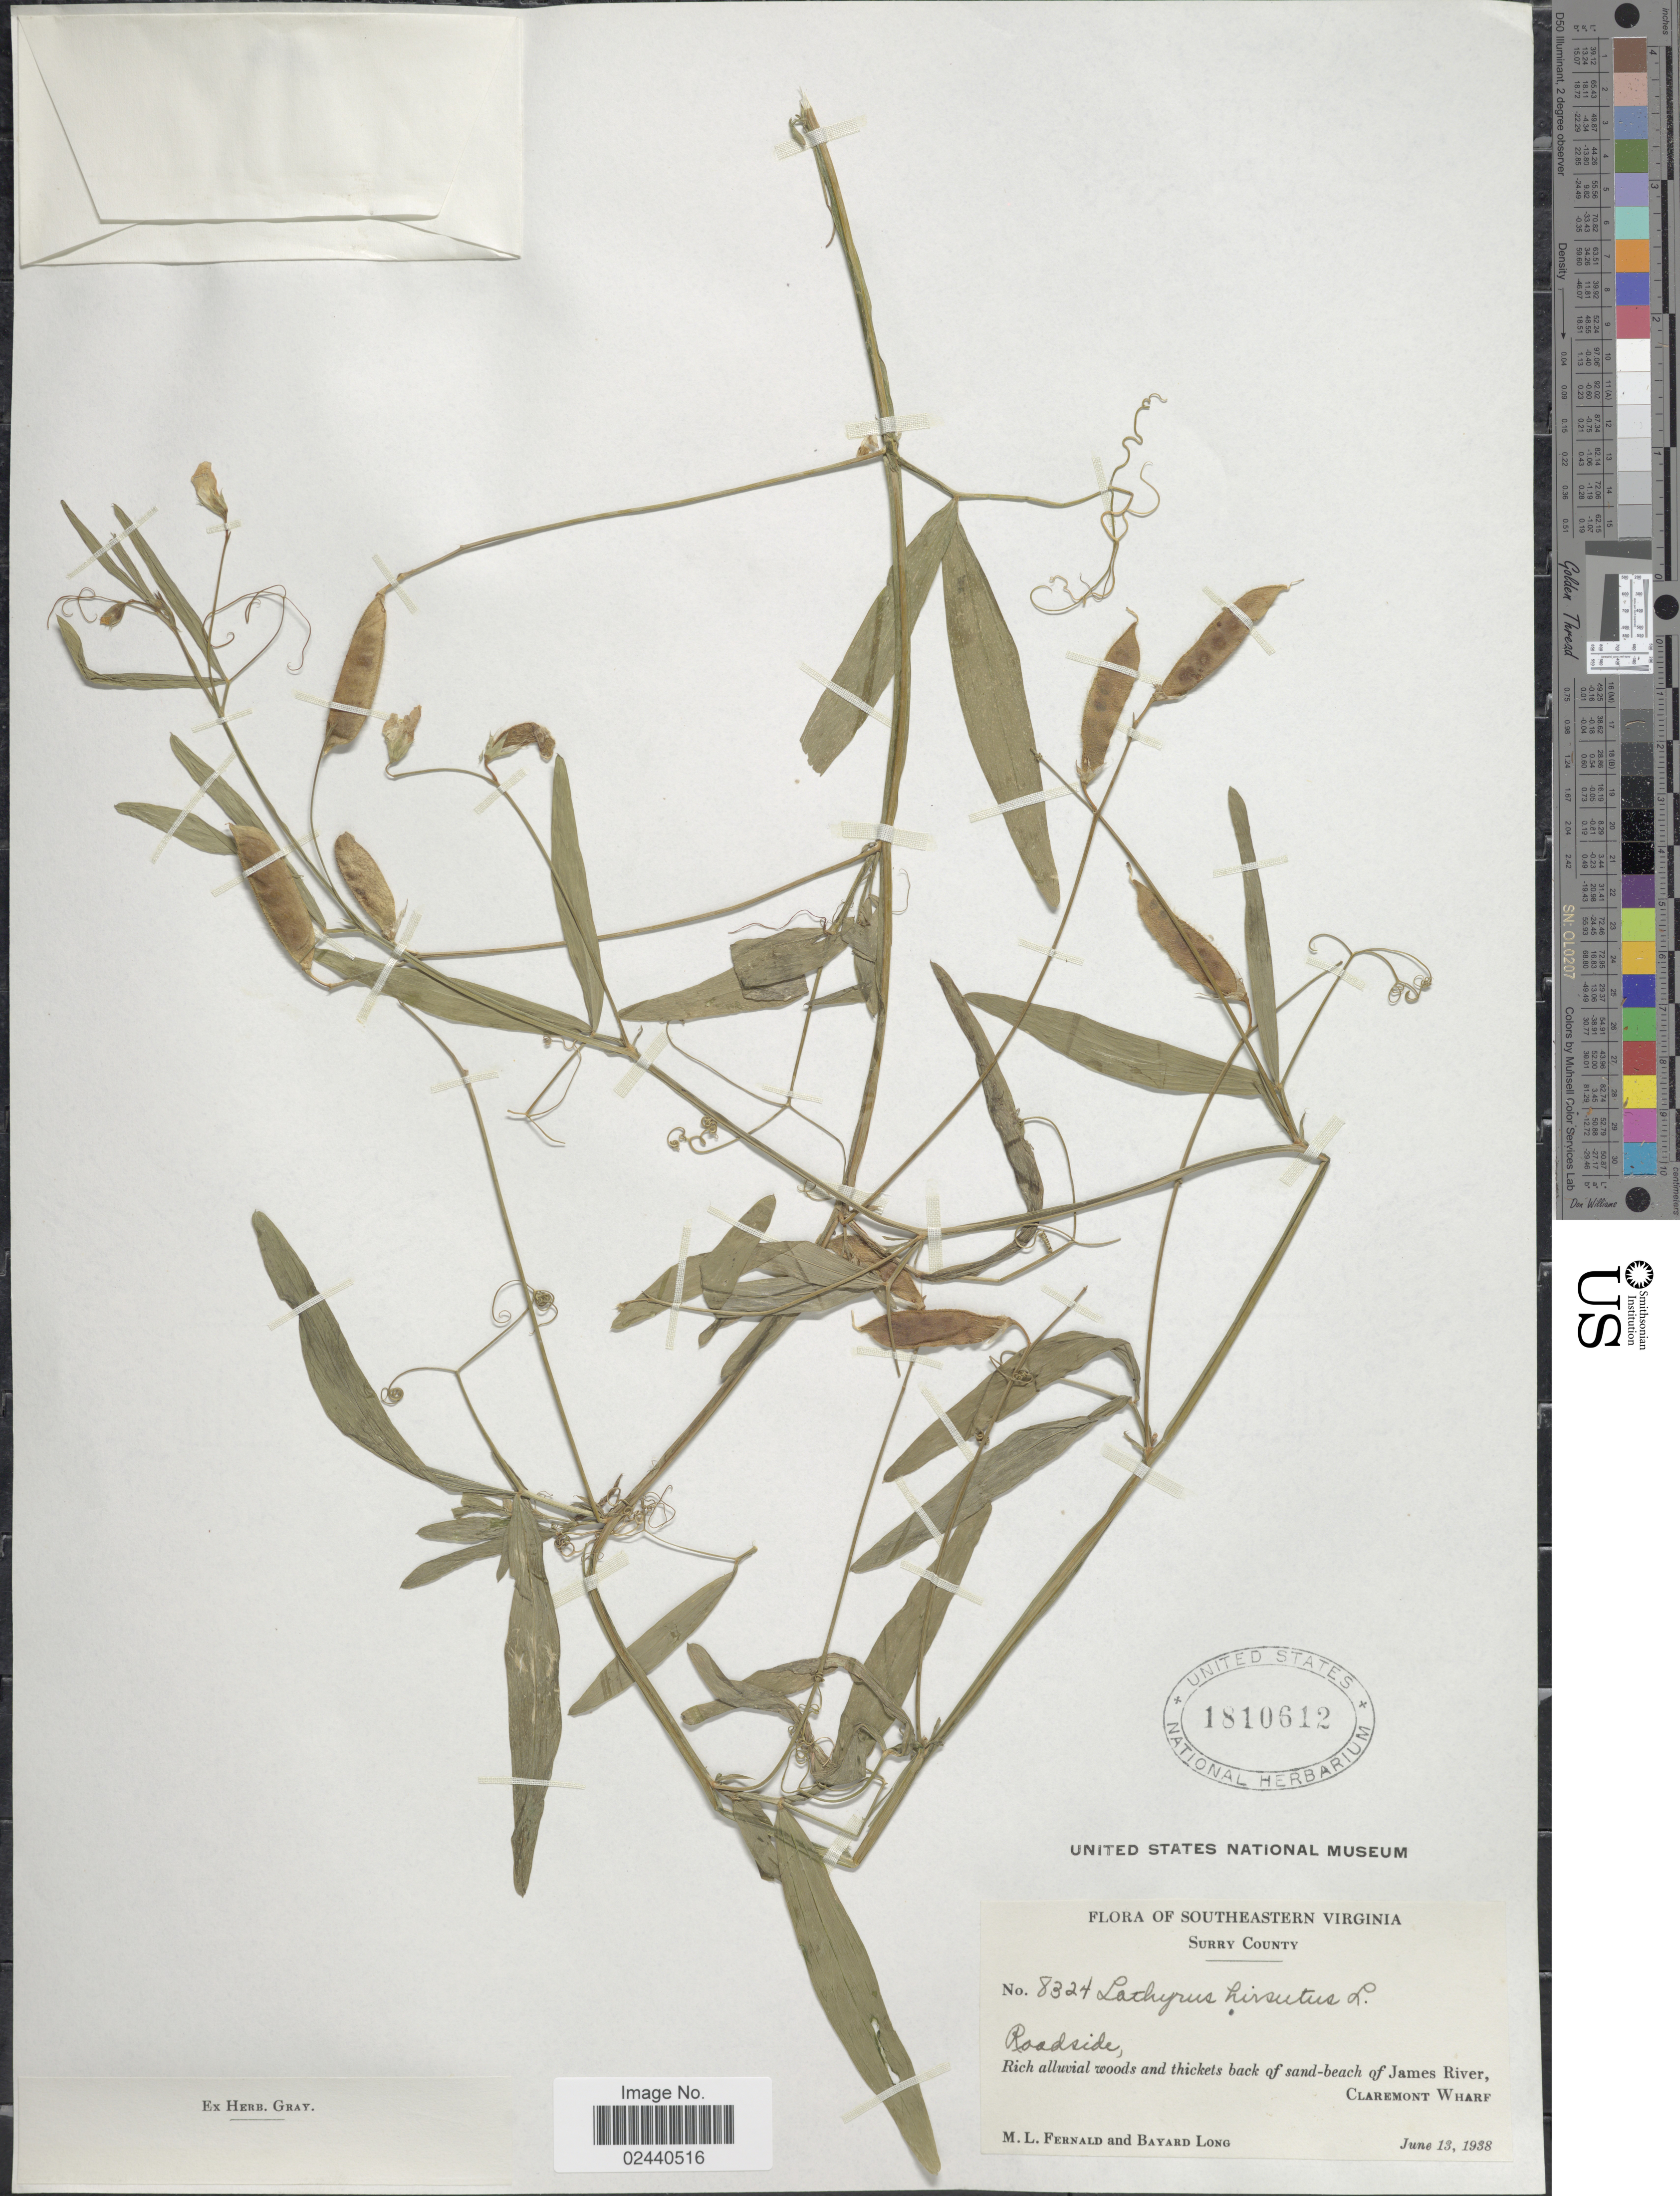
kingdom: Plantae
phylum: Tracheophyta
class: Magnoliopsida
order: Fabales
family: Fabaceae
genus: Lathyrus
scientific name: Lathyrus hirsutus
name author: L.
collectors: M. L. Fernald & B. Long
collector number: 8324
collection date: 1938-06-13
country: United States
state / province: Virginia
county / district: Surry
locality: Southeastern Virginia. Surry County. Roadside, Rich alluvial woods and thickets back of sand-beach of James River, Claremont Wharf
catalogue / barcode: US 1810612